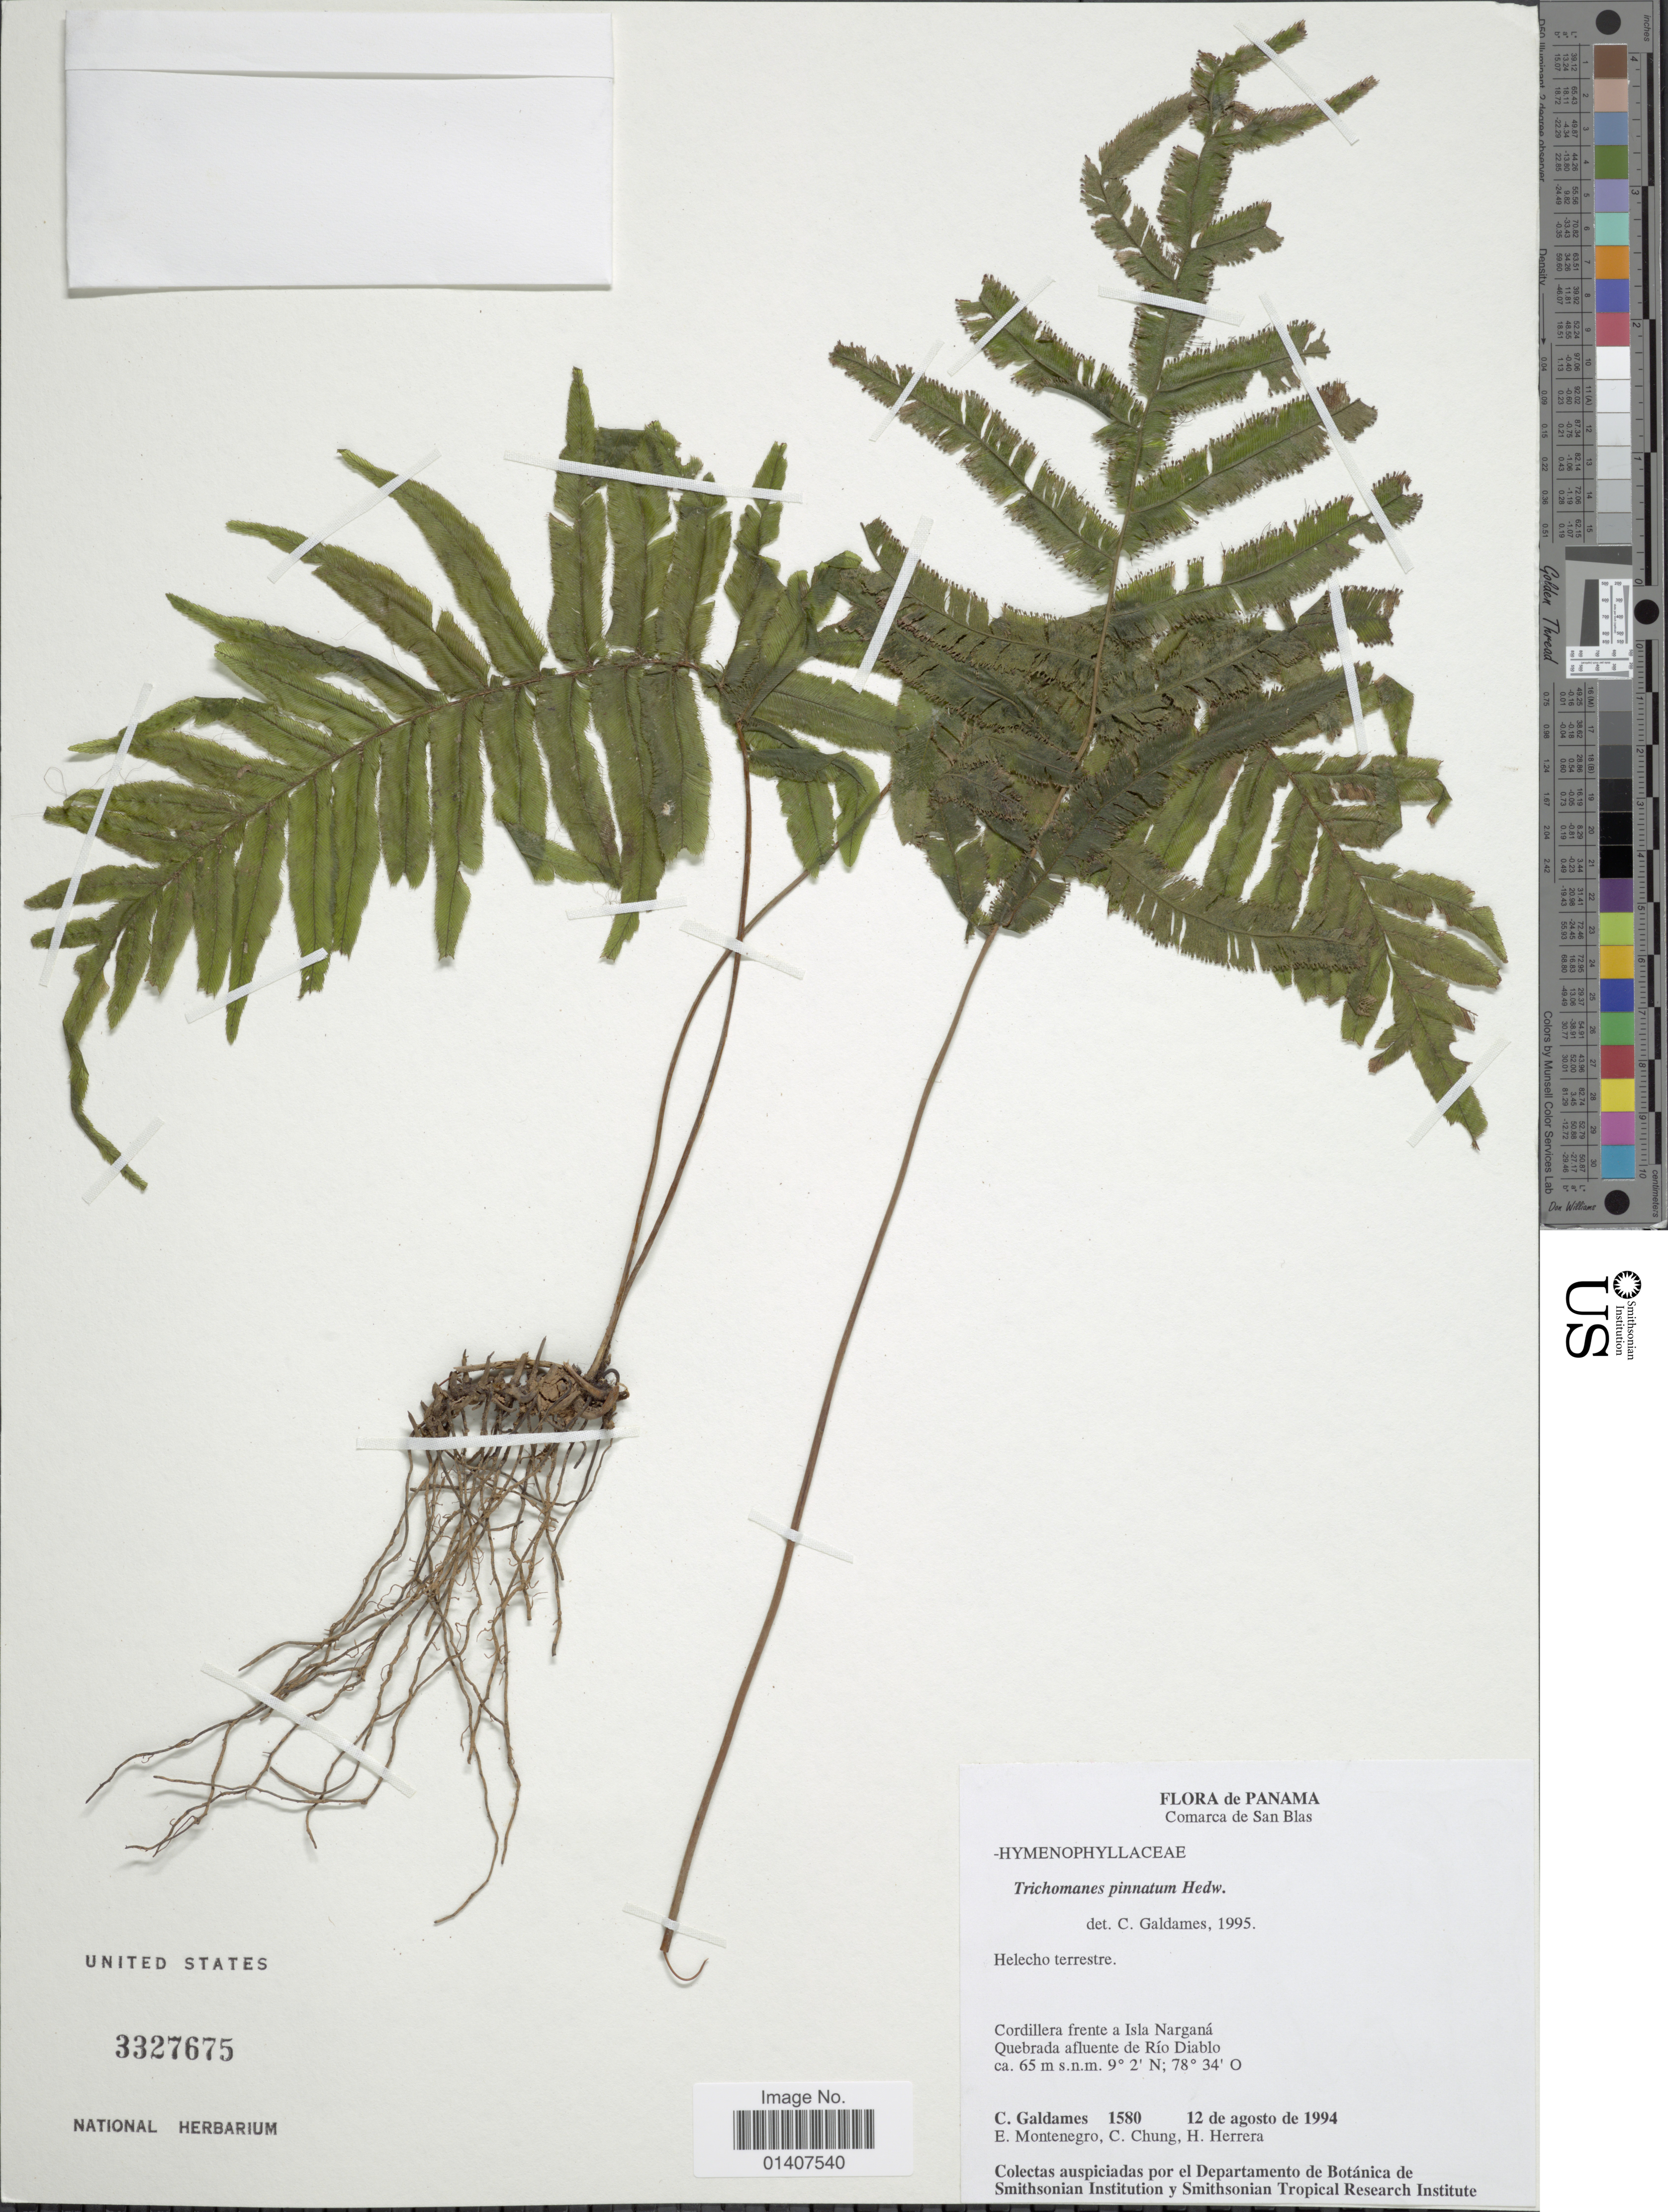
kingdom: Plantae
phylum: Tracheophyta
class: Polypodiopsida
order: Hymenophyllales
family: Hymenophyllaceae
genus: Trichomanes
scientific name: Trichomanes pinnatum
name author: Hedw.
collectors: C. Galdames, E. Montenegro, C. Chung & H. Herrera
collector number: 1580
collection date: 1994-08-12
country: Panama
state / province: Kuna Yala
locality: Comarca de San Blas, Cordillera frente a Isla Narganá, Quebrada afluente de Rio Diablo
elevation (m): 65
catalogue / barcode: US 3327675